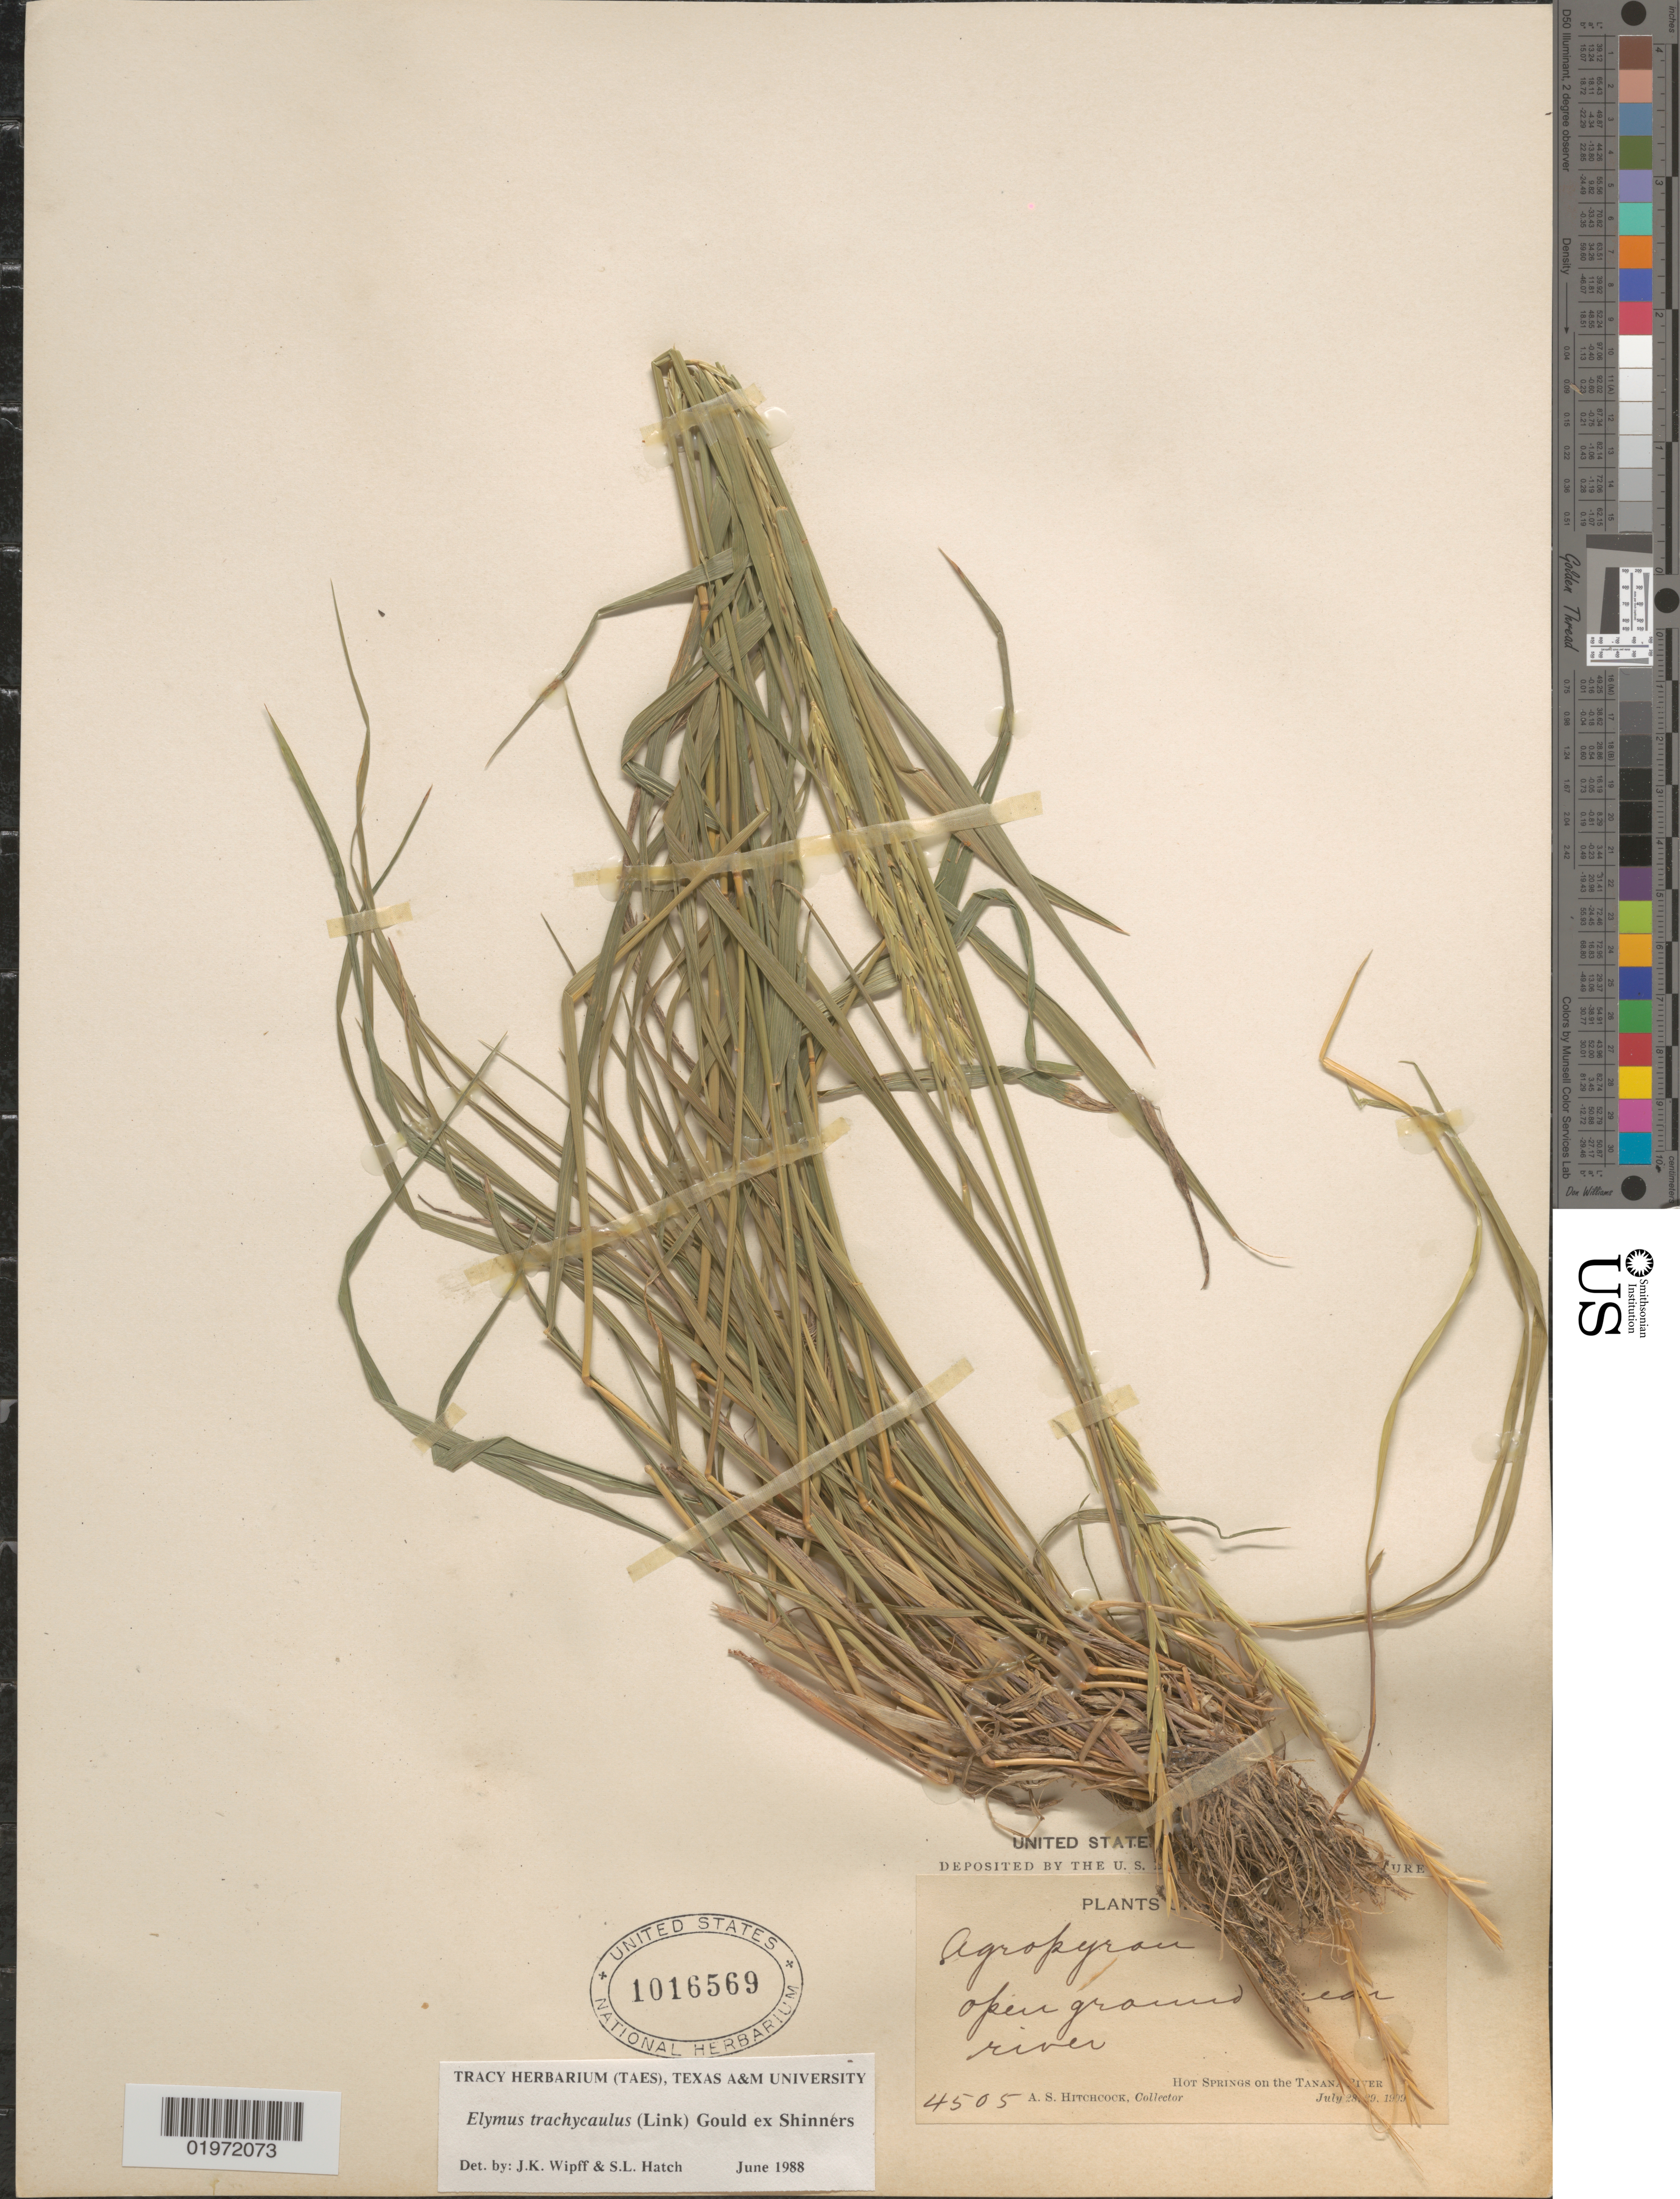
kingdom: Plantae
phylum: Tracheophyta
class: Liliopsida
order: Poales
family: Poaceae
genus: Elymus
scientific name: Elymus trachycaulus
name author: (Link) Gould ex Shinners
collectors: A. S. Hitchcock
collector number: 4505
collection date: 1909-07-28/1909-07-29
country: United States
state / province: Alaska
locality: Open ground near river. Hot Springs on the Tanana River.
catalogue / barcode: US 1016569